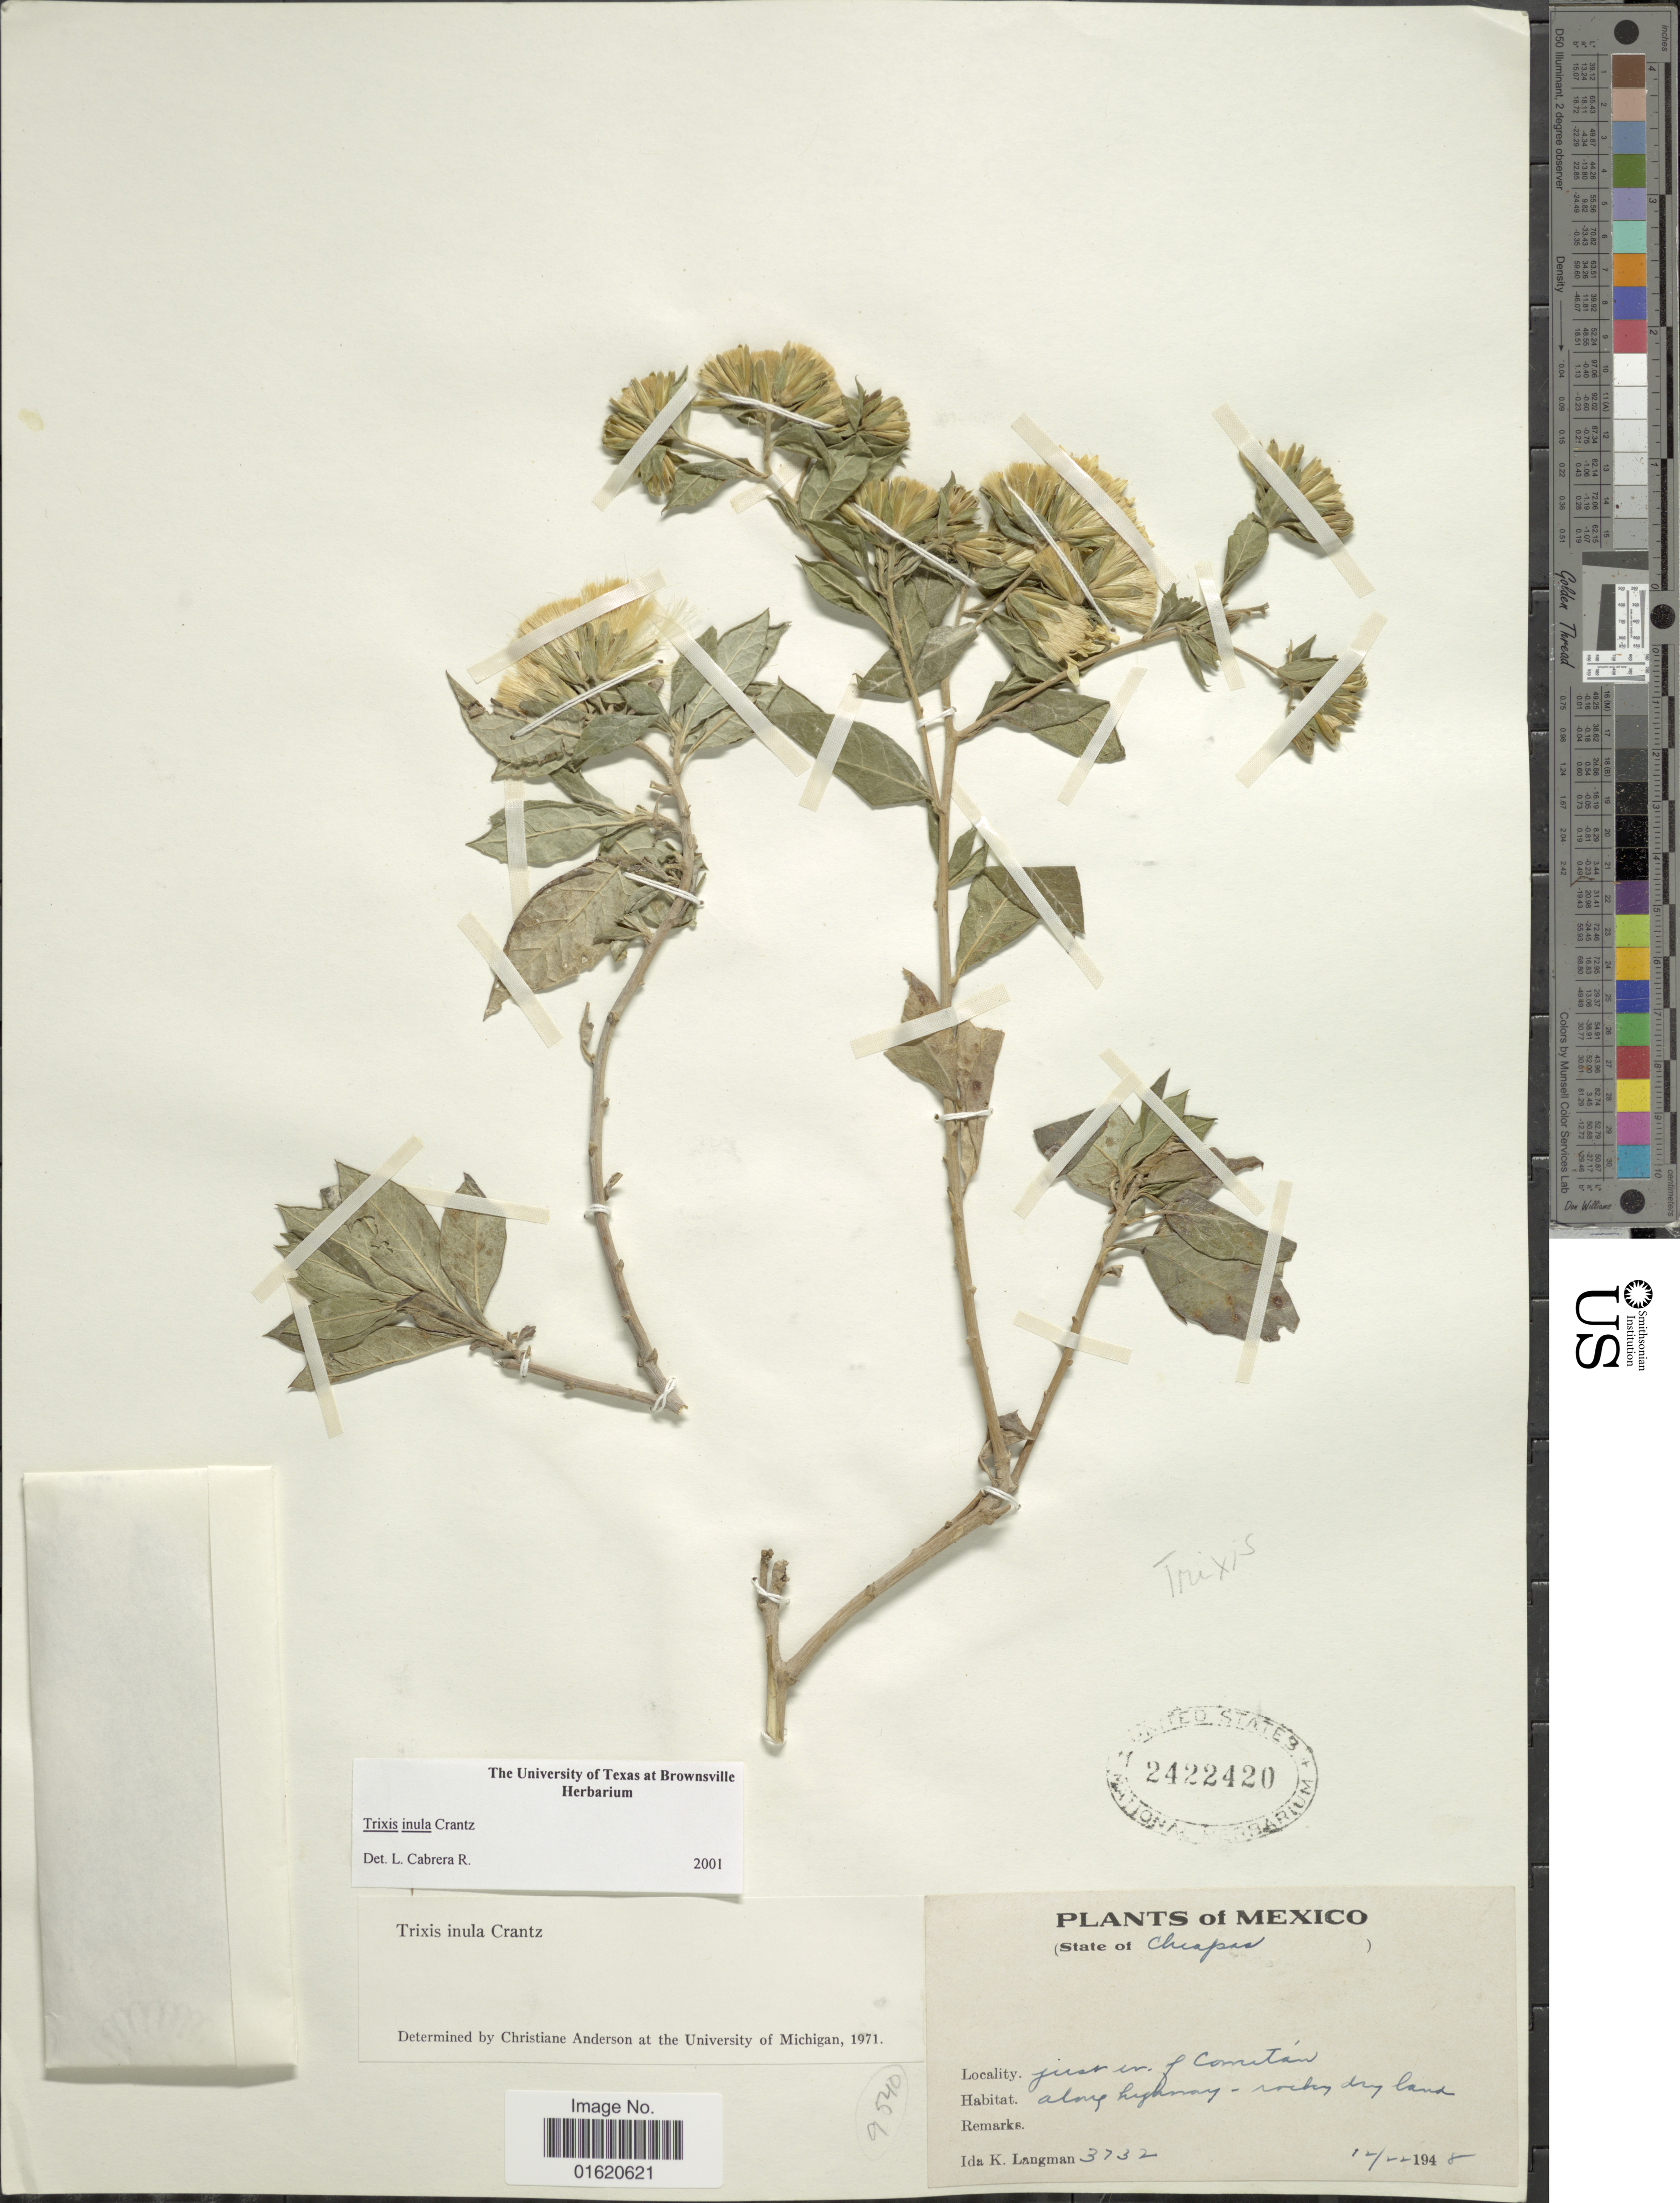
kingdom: Plantae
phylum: Tracheophyta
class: Magnoliopsida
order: Asterales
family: Asteraceae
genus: Trixis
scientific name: Trixis inula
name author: Crantz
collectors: I. K. Langman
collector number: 3732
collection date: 1948-12-22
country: Mexico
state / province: Chiapas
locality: Just w. of Comitán, along highway, rocky dry land.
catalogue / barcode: US 2422420